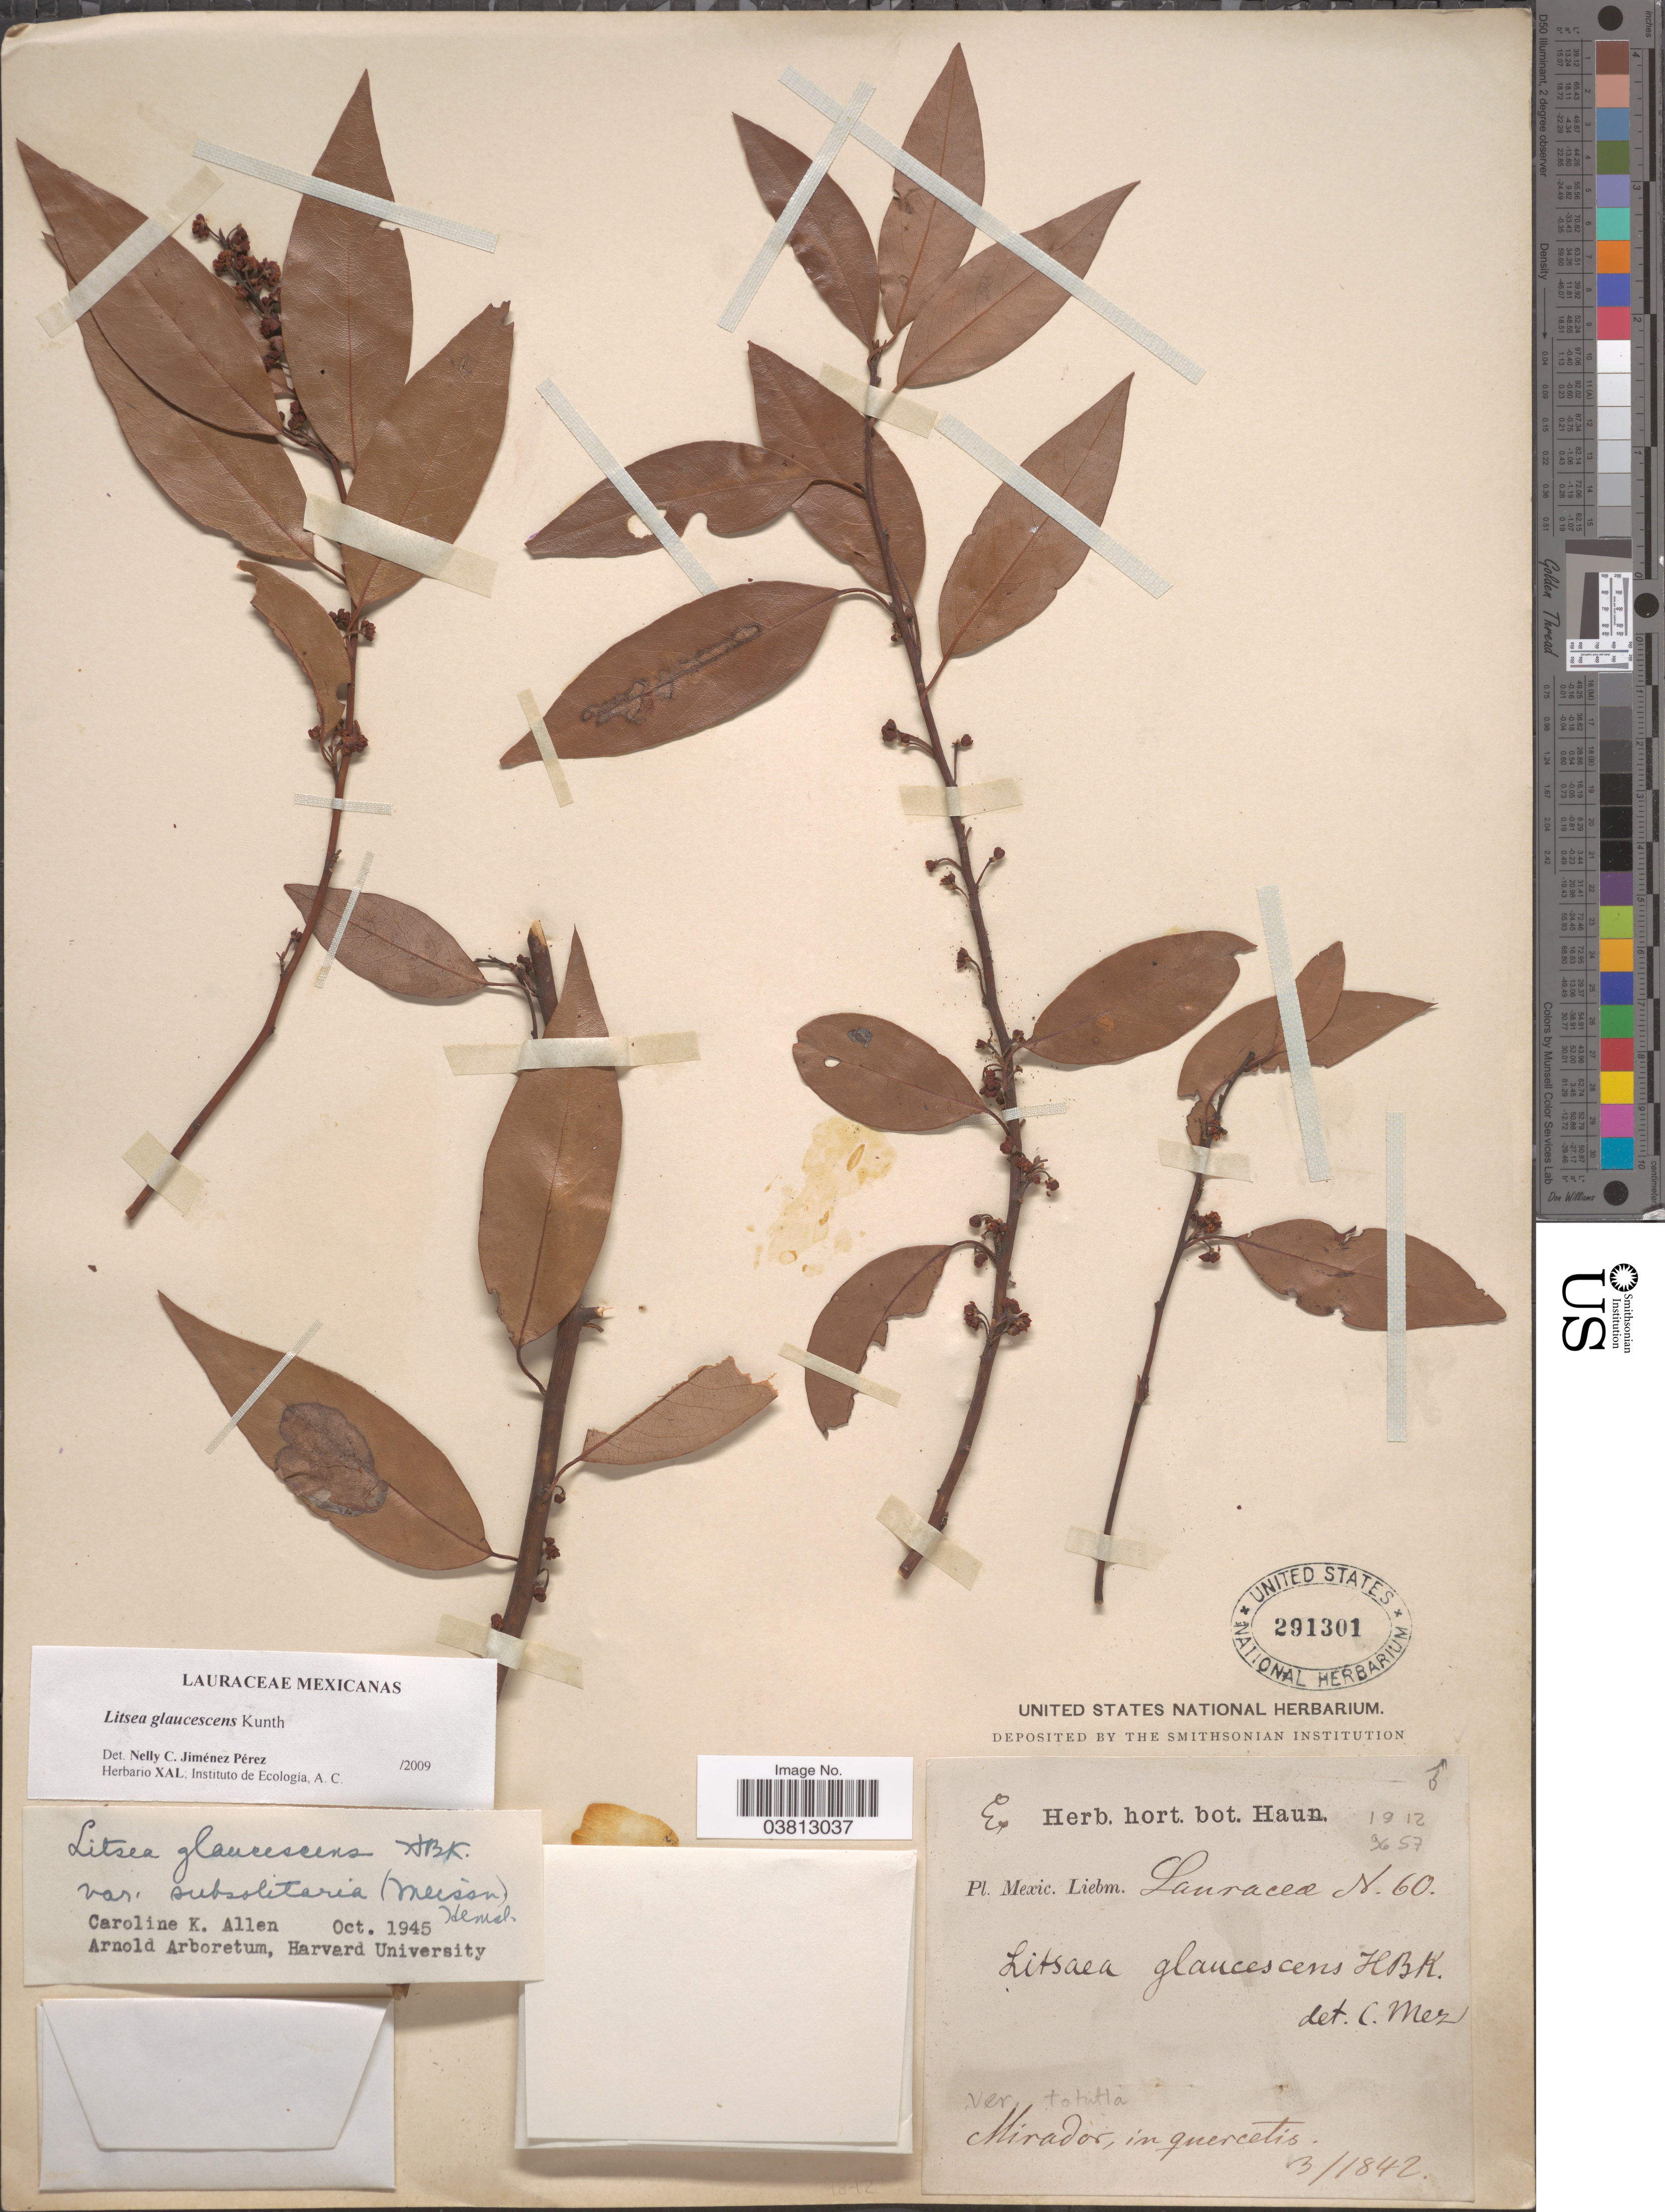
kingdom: Plantae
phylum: Tracheophyta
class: Magnoliopsida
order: Laurales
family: Lauraceae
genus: Litsea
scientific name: Litsea glaucescens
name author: Kunth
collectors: Liebm.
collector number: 1912/9657*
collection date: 1842-03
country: Mexico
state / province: Veracruz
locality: Ver. Totutla. Mirador, in guercetis.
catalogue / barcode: US 291301